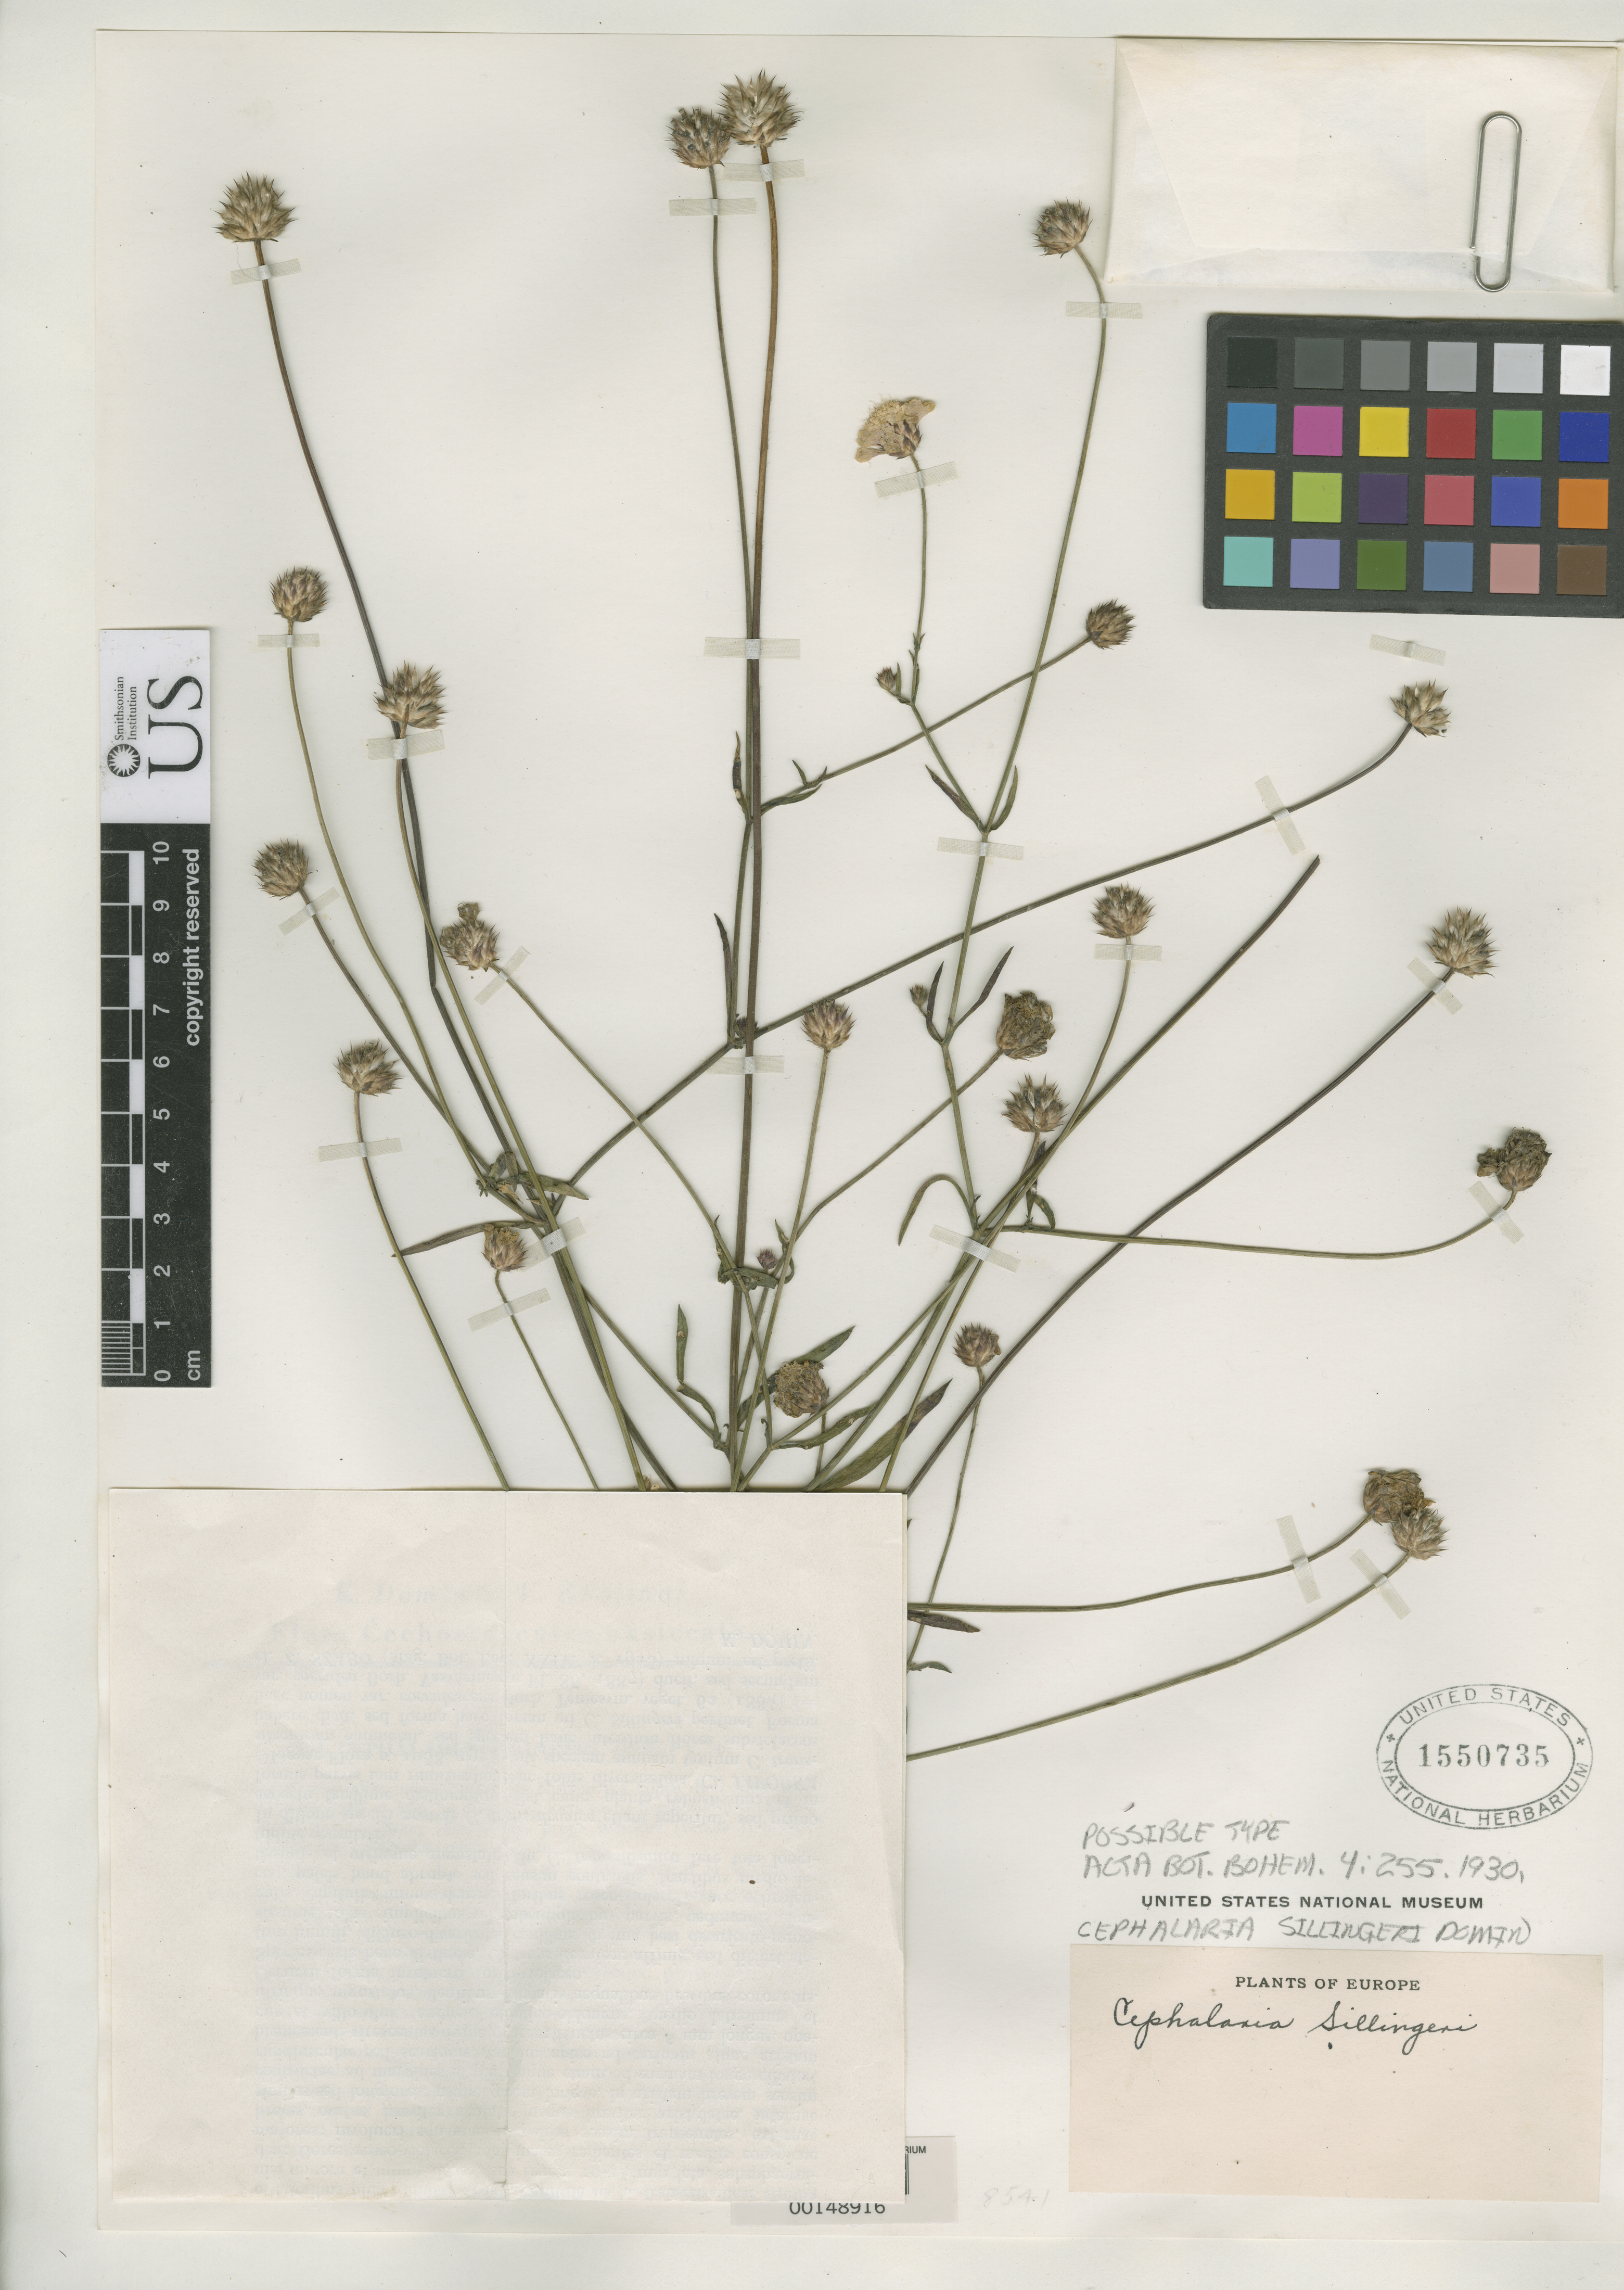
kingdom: Plantae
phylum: Tracheophyta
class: Magnoliopsida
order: Dipsacales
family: Caprifoliaceae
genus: Cephalaria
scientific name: Cephalaria sillingeri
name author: Domin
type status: Isotype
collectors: P. Sillinger & M. Deyl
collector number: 194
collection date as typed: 17 Sep 1930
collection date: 1930-09-17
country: Slovakia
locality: Slovakia Australis, montis andesitici kovacovskedicti inter Ostia rivorum hron & Ipel, supra flumen duna, prope Kovacov.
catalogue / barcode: US 1550735